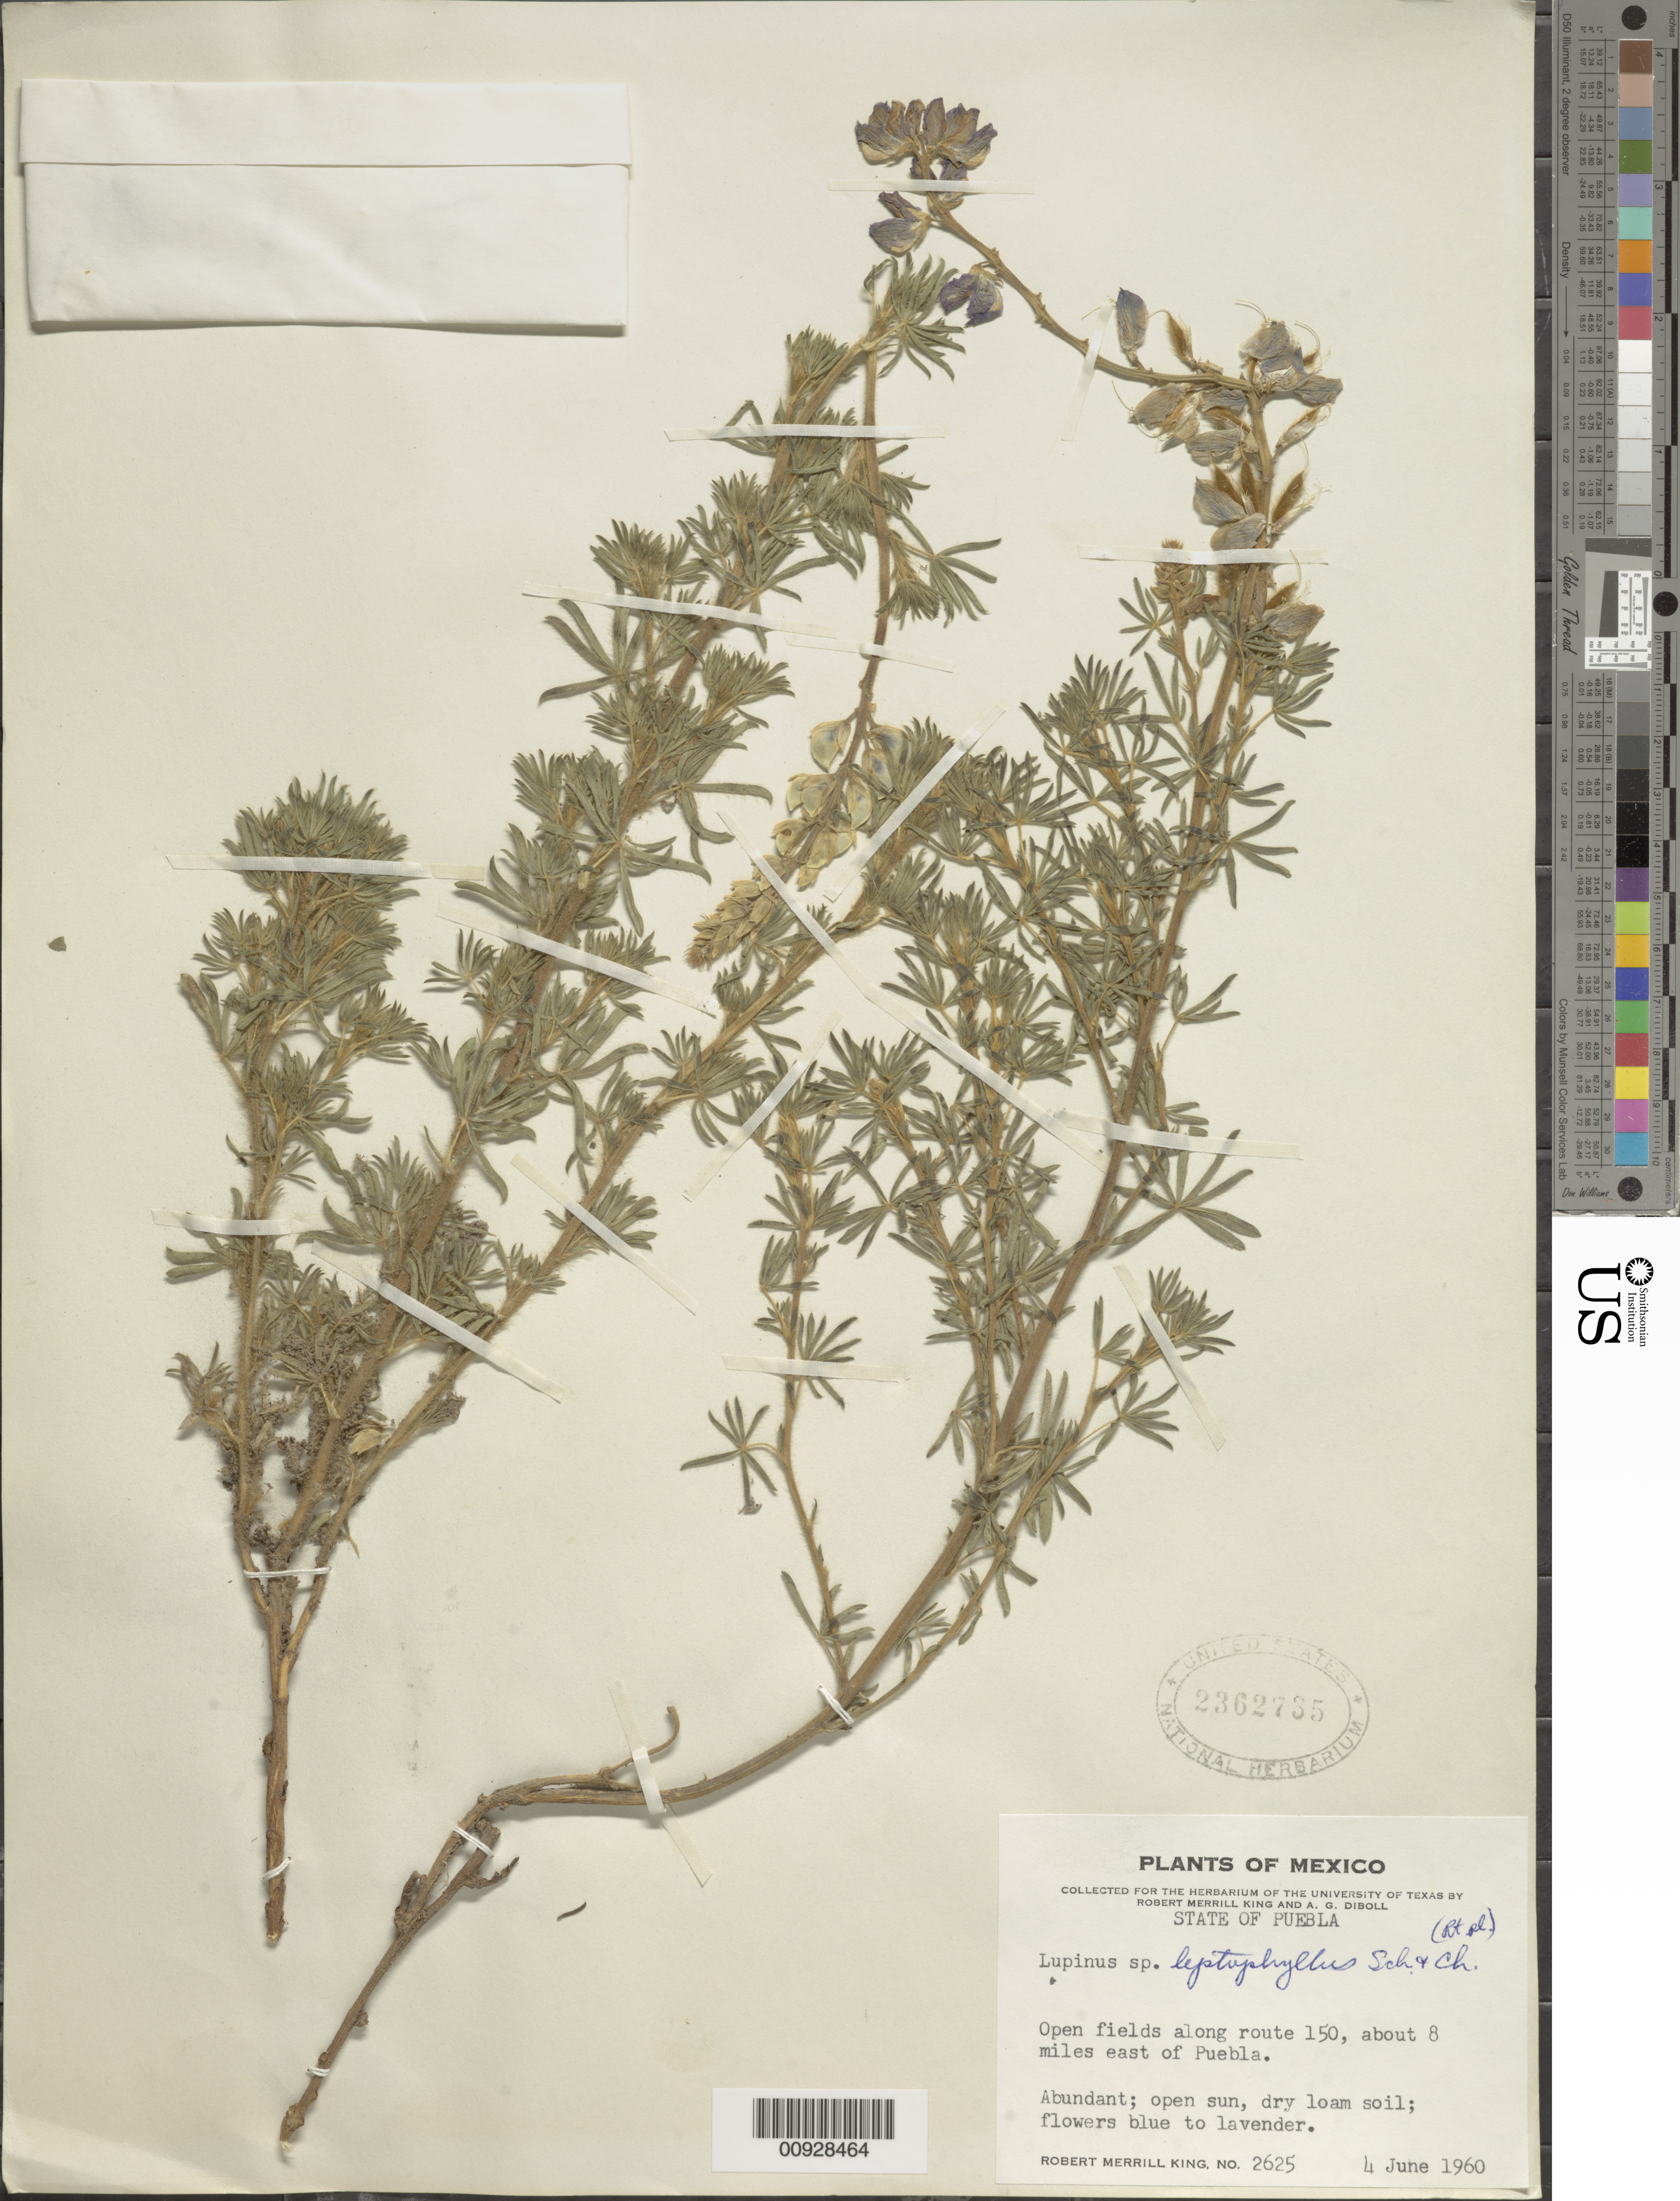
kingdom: Plantae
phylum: Tracheophyta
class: Magnoliopsida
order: Fabales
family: Fabaceae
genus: Lupinus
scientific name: Lupinus leptophyllus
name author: Cham. & Schltdl.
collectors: R. M. King & A. Diboll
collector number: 2625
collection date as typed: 04 Jun 1960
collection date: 1960-06-04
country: Mexico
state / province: Puebla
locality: Along route 150, about 8 miles east of Puebla.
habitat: Open fields. Open sun, dry loam soil.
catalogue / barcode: US 2362735